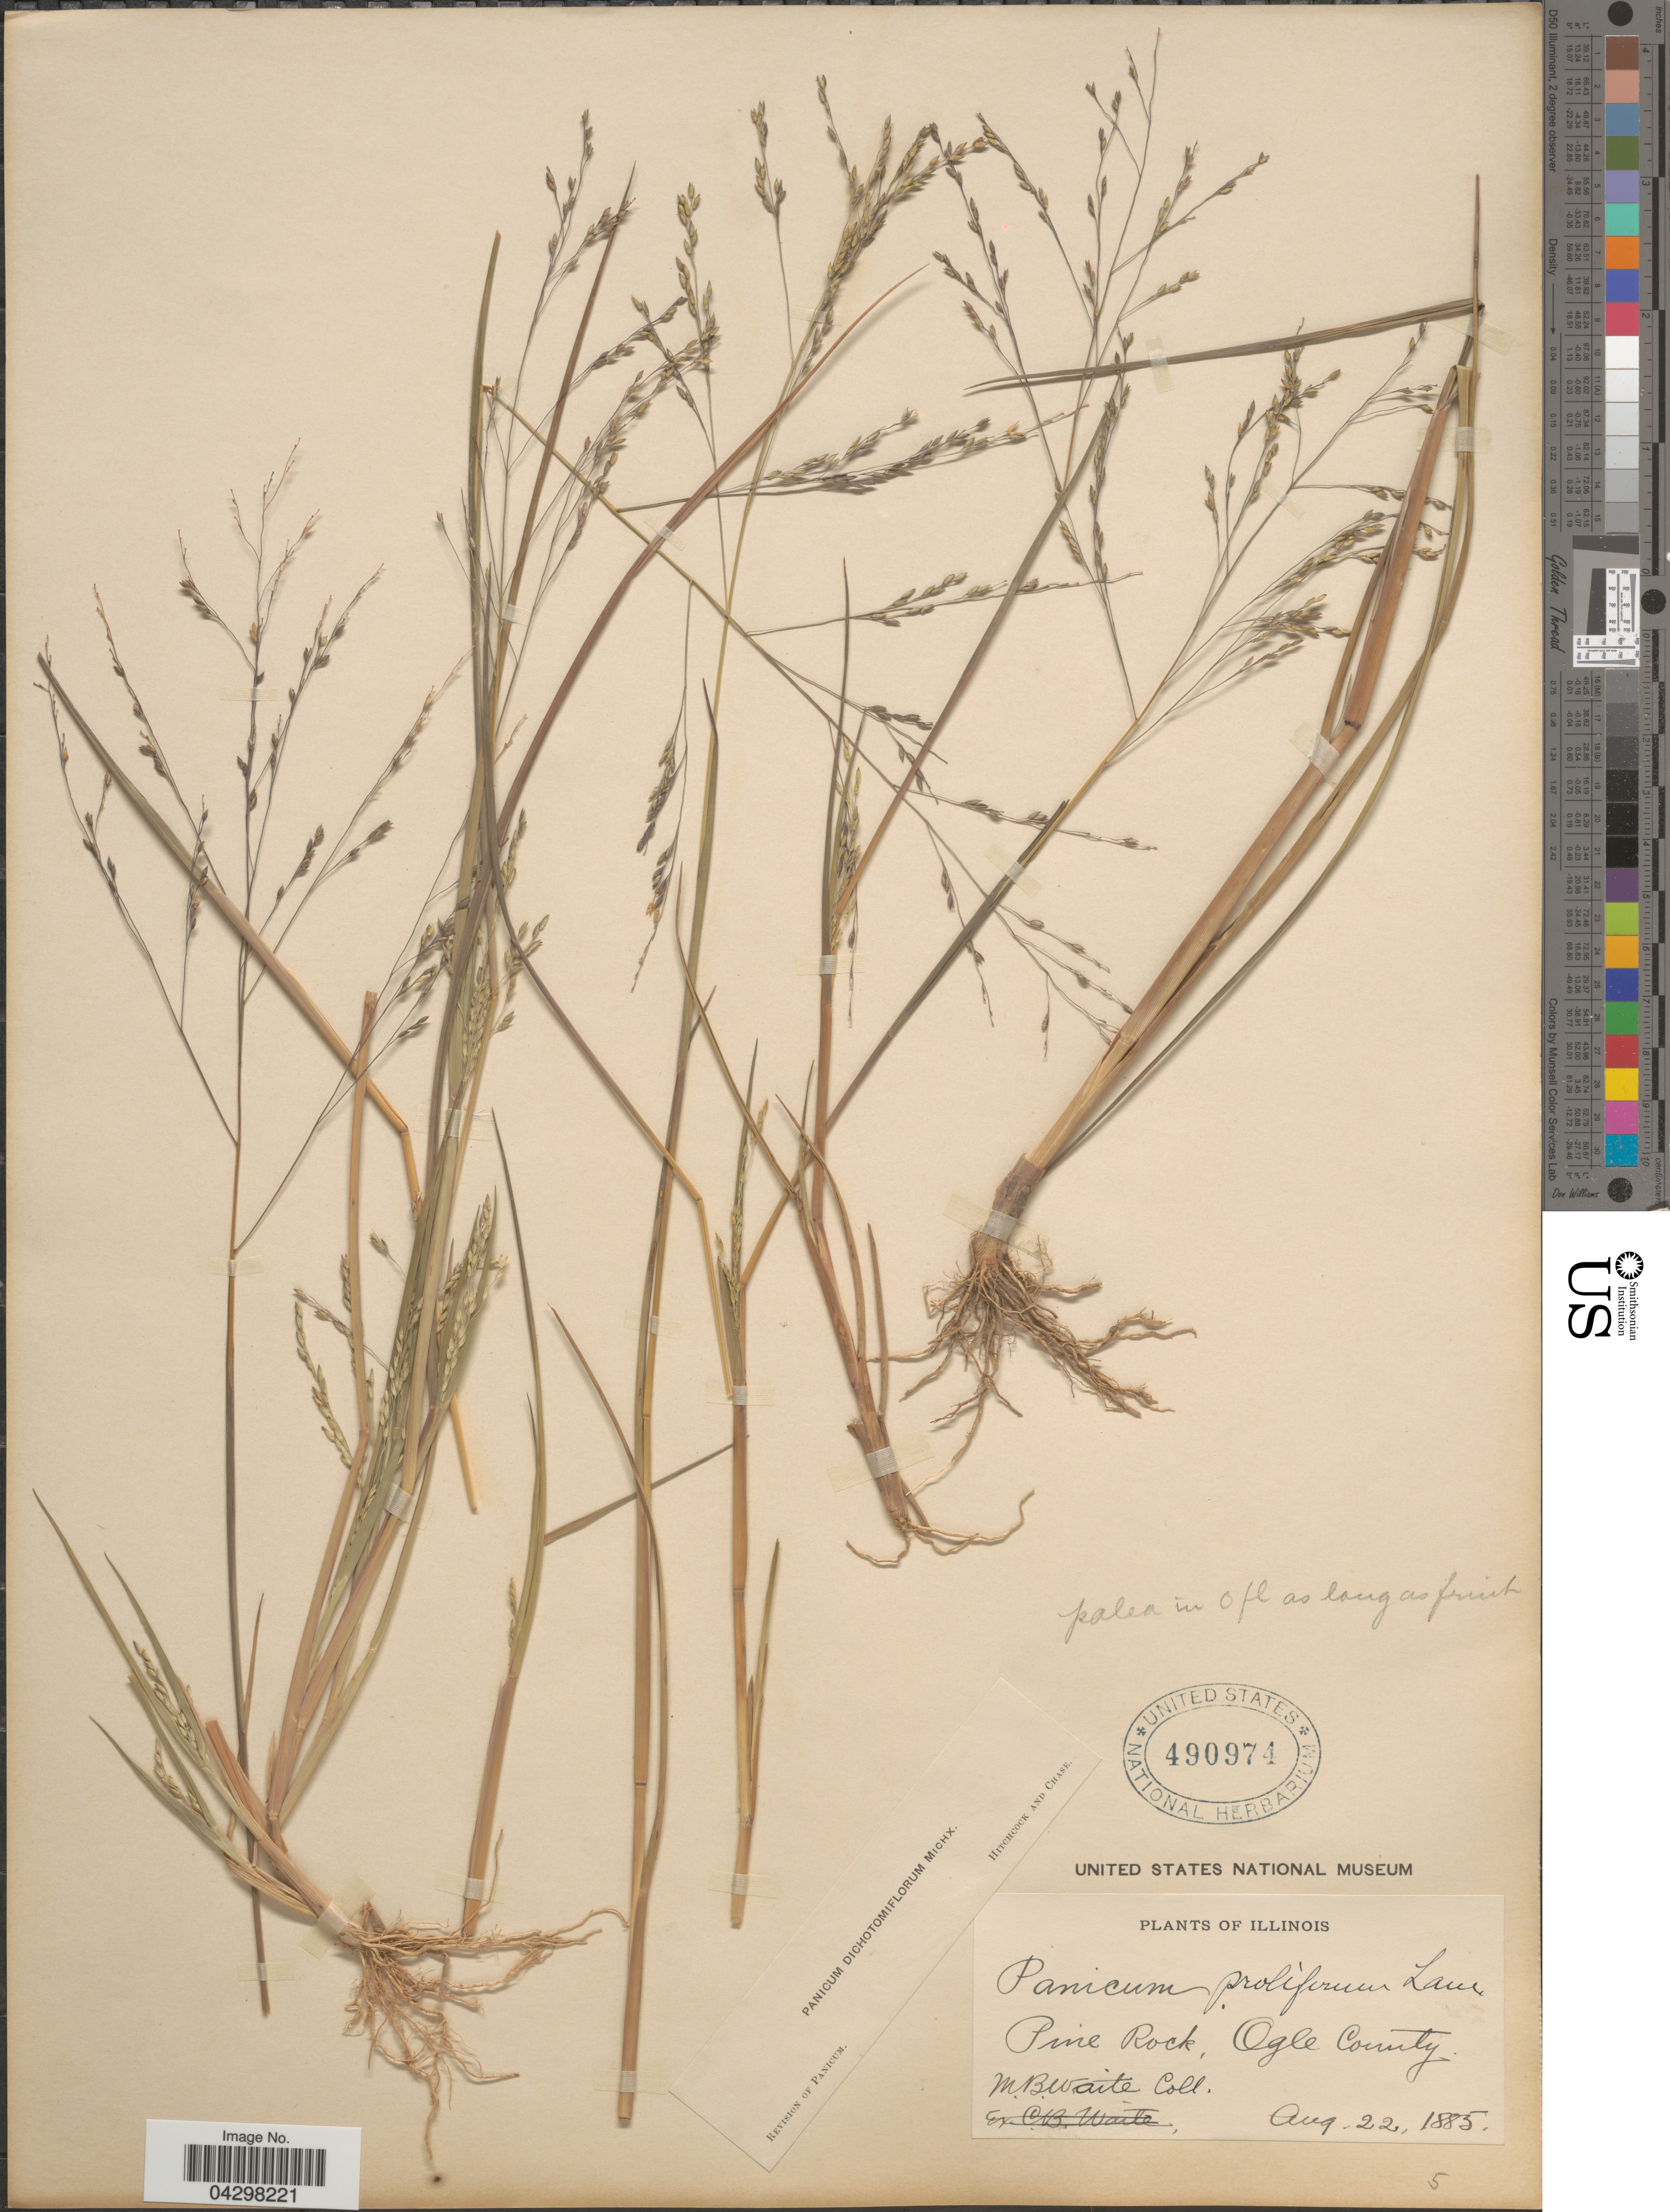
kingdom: Plantae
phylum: Tracheophyta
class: Liliopsida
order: Poales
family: Poaceae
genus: Panicum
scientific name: Panicum dichotomiflorum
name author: Michx.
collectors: M. B. Waite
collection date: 1885-08-22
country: United States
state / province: Illinois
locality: Pine Rock, Ogle County.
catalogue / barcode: US 490974